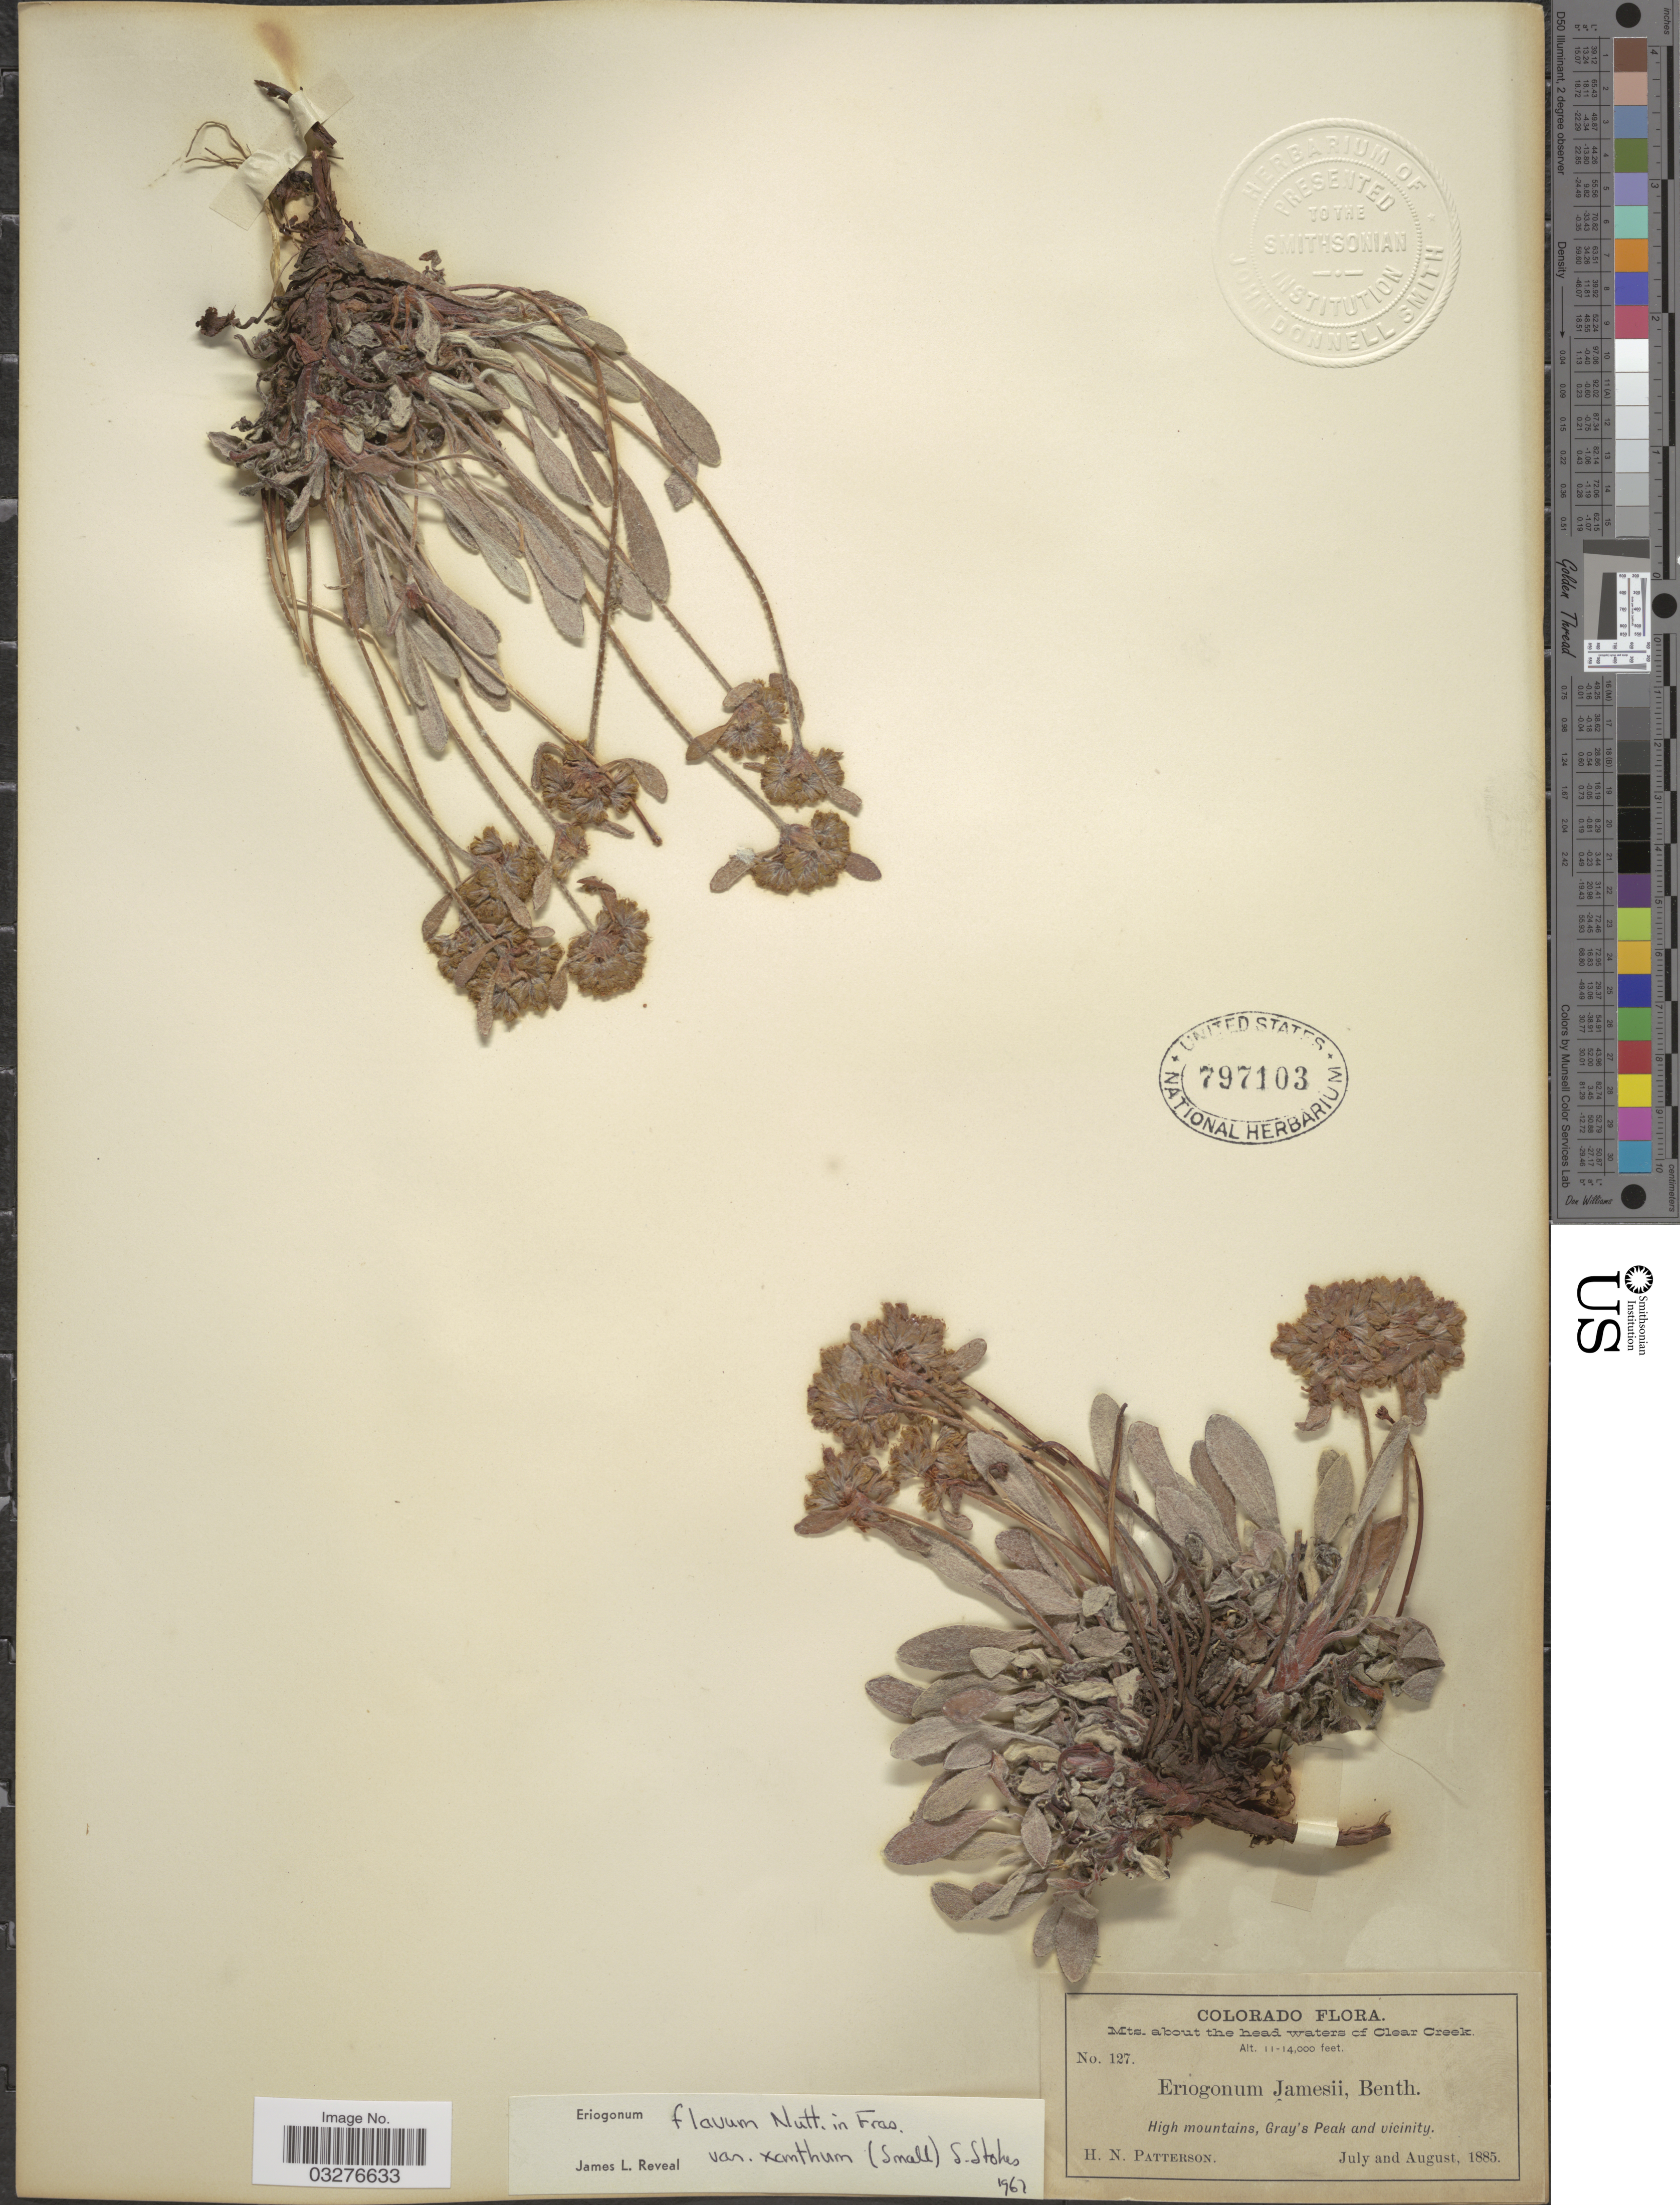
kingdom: Plantae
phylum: Tracheophyta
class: Magnoliopsida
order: Caryophyllales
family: Polygonaceae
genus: Eriogonum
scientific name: Eriogonum flavum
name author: Nutt. ex Benth.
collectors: H. N. Patterson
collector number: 127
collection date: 1885-07/1885-08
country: United States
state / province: Colorado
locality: Mts. about the head waters of Clear Creek, High mountains, Gray's Peak and vicinity.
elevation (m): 3353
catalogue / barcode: US 797103